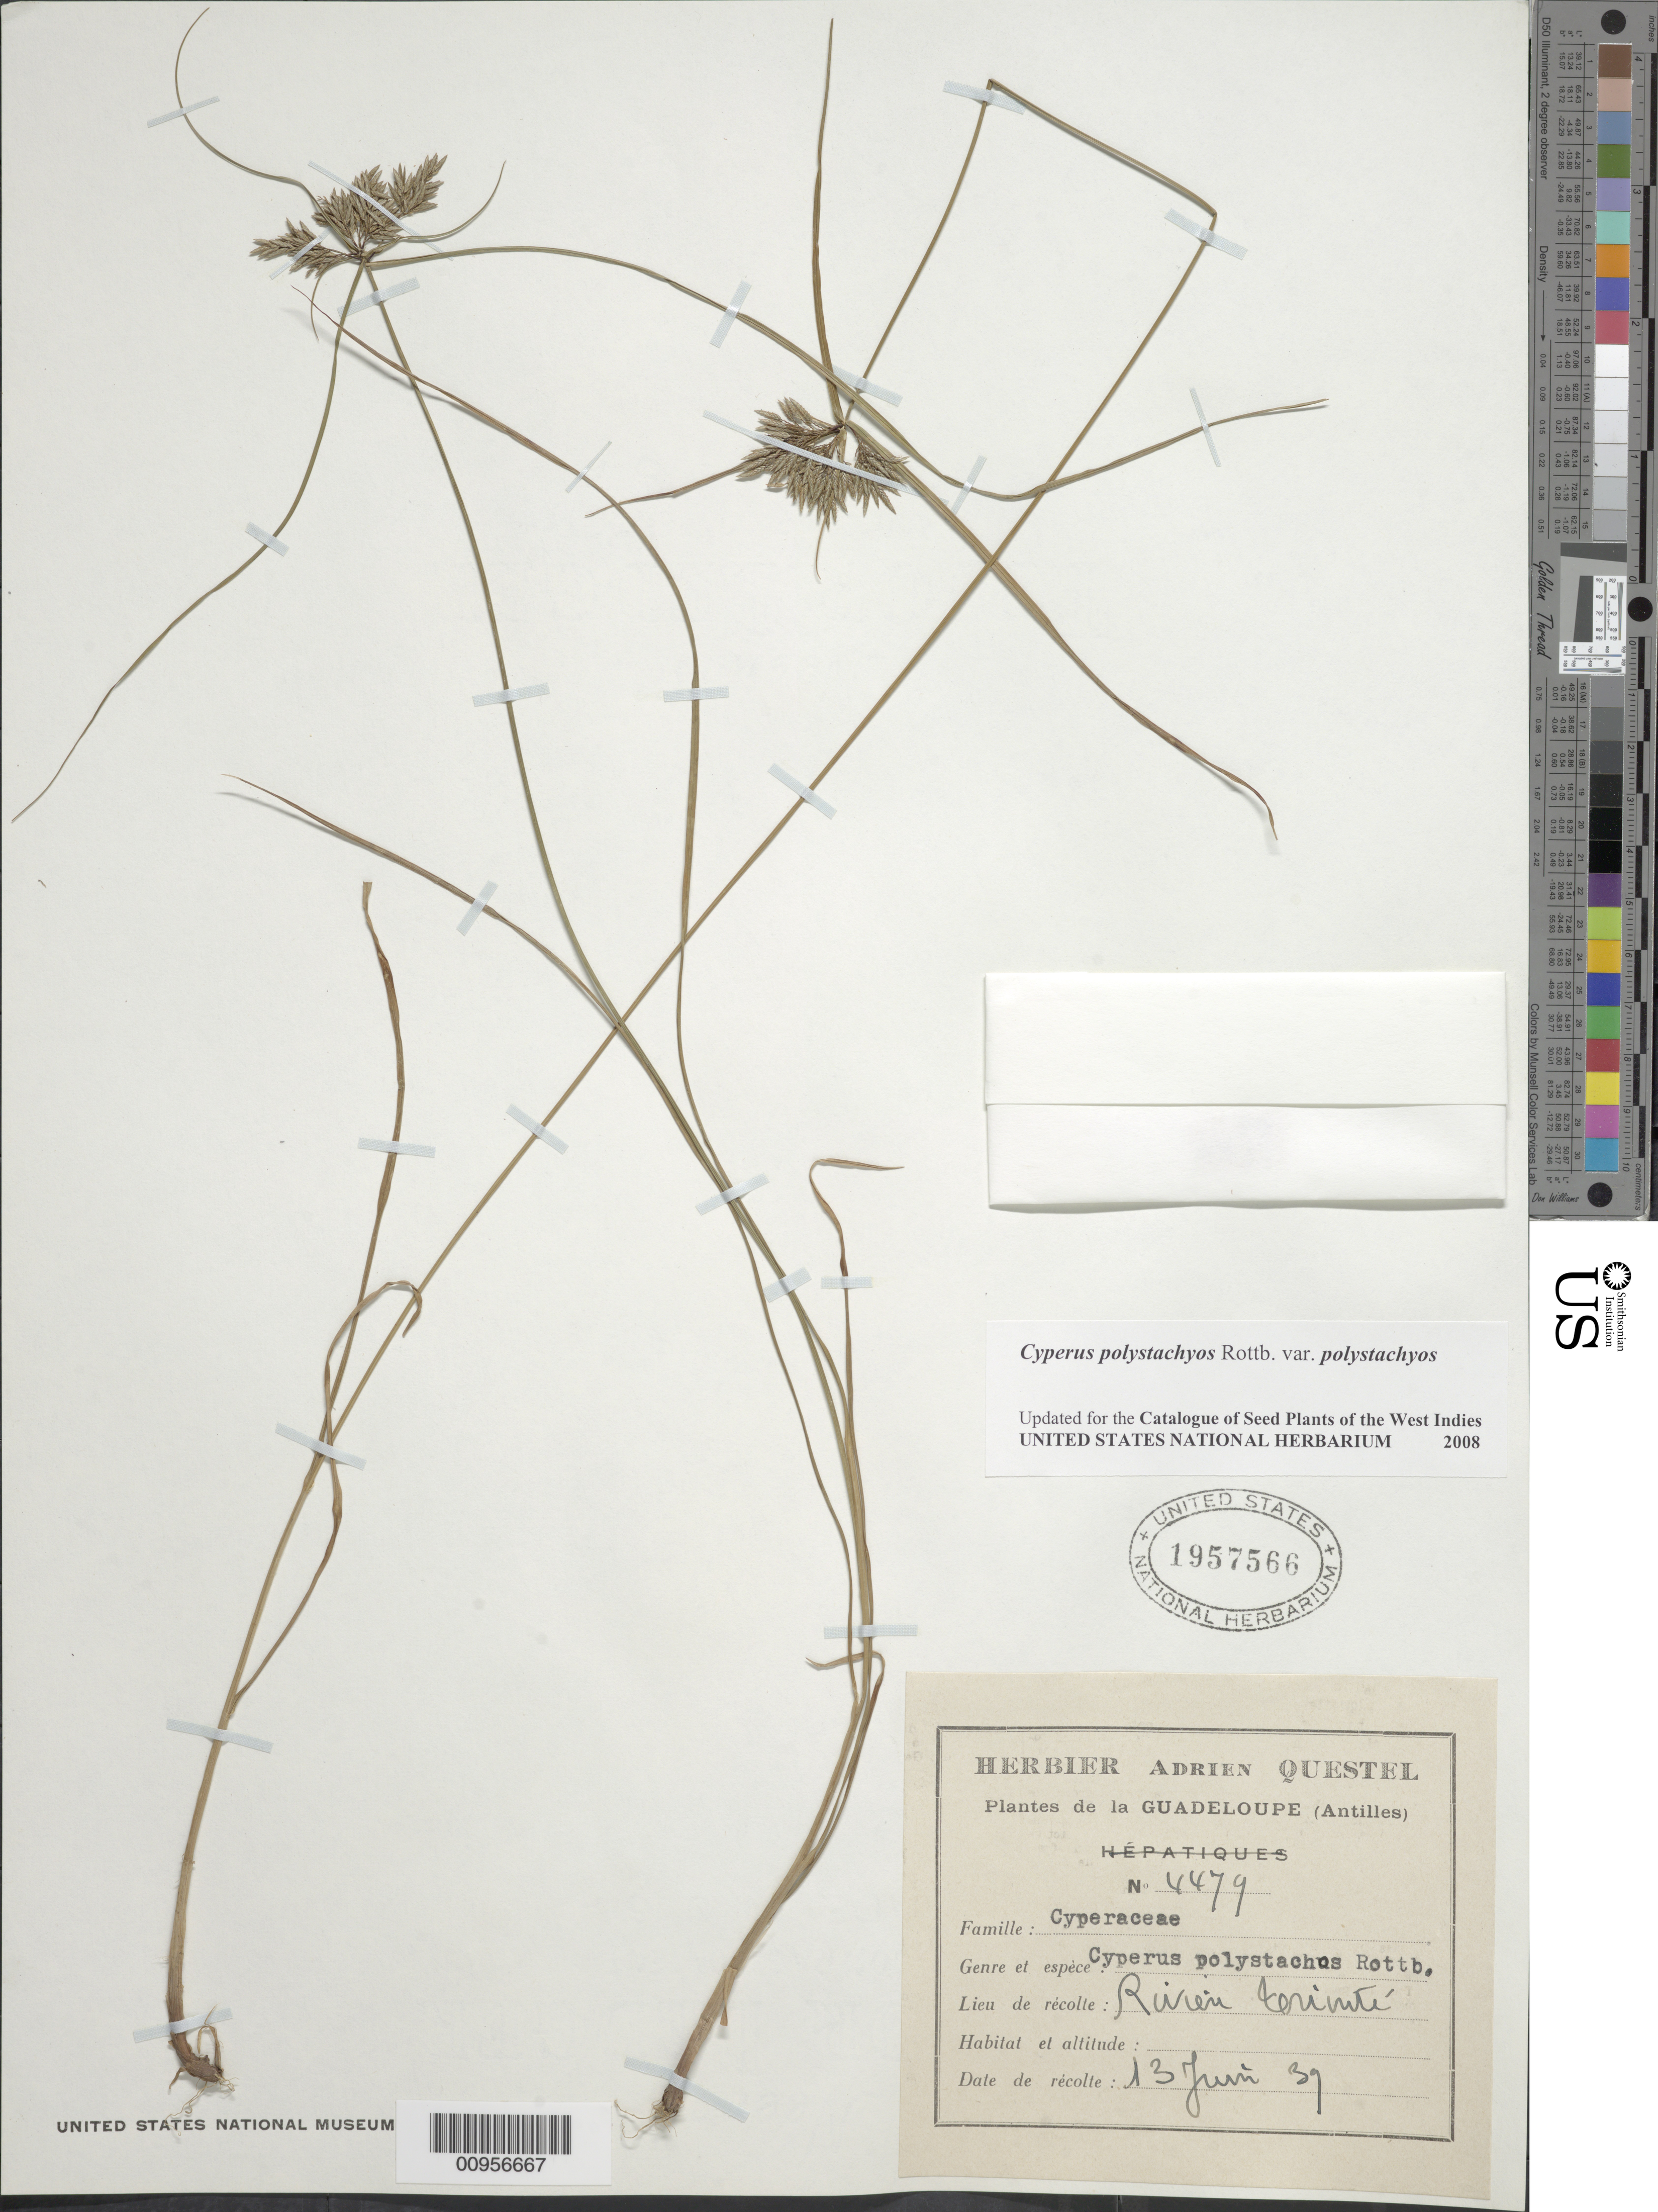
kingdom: Plantae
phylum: Tracheophyta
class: Liliopsida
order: Poales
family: Cyperaceae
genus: Cyperus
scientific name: Cyperus polystachyos var. polystachyos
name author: Rottb.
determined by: Strong, M. T., (US), Smithsonian Institution - National Museum of Natural History (UNITED STATES)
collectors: A. Questel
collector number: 4479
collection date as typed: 13 Jun 1939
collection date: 1939-06-13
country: Guadeloupe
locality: Riviere "Oriente"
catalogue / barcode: US 1957566